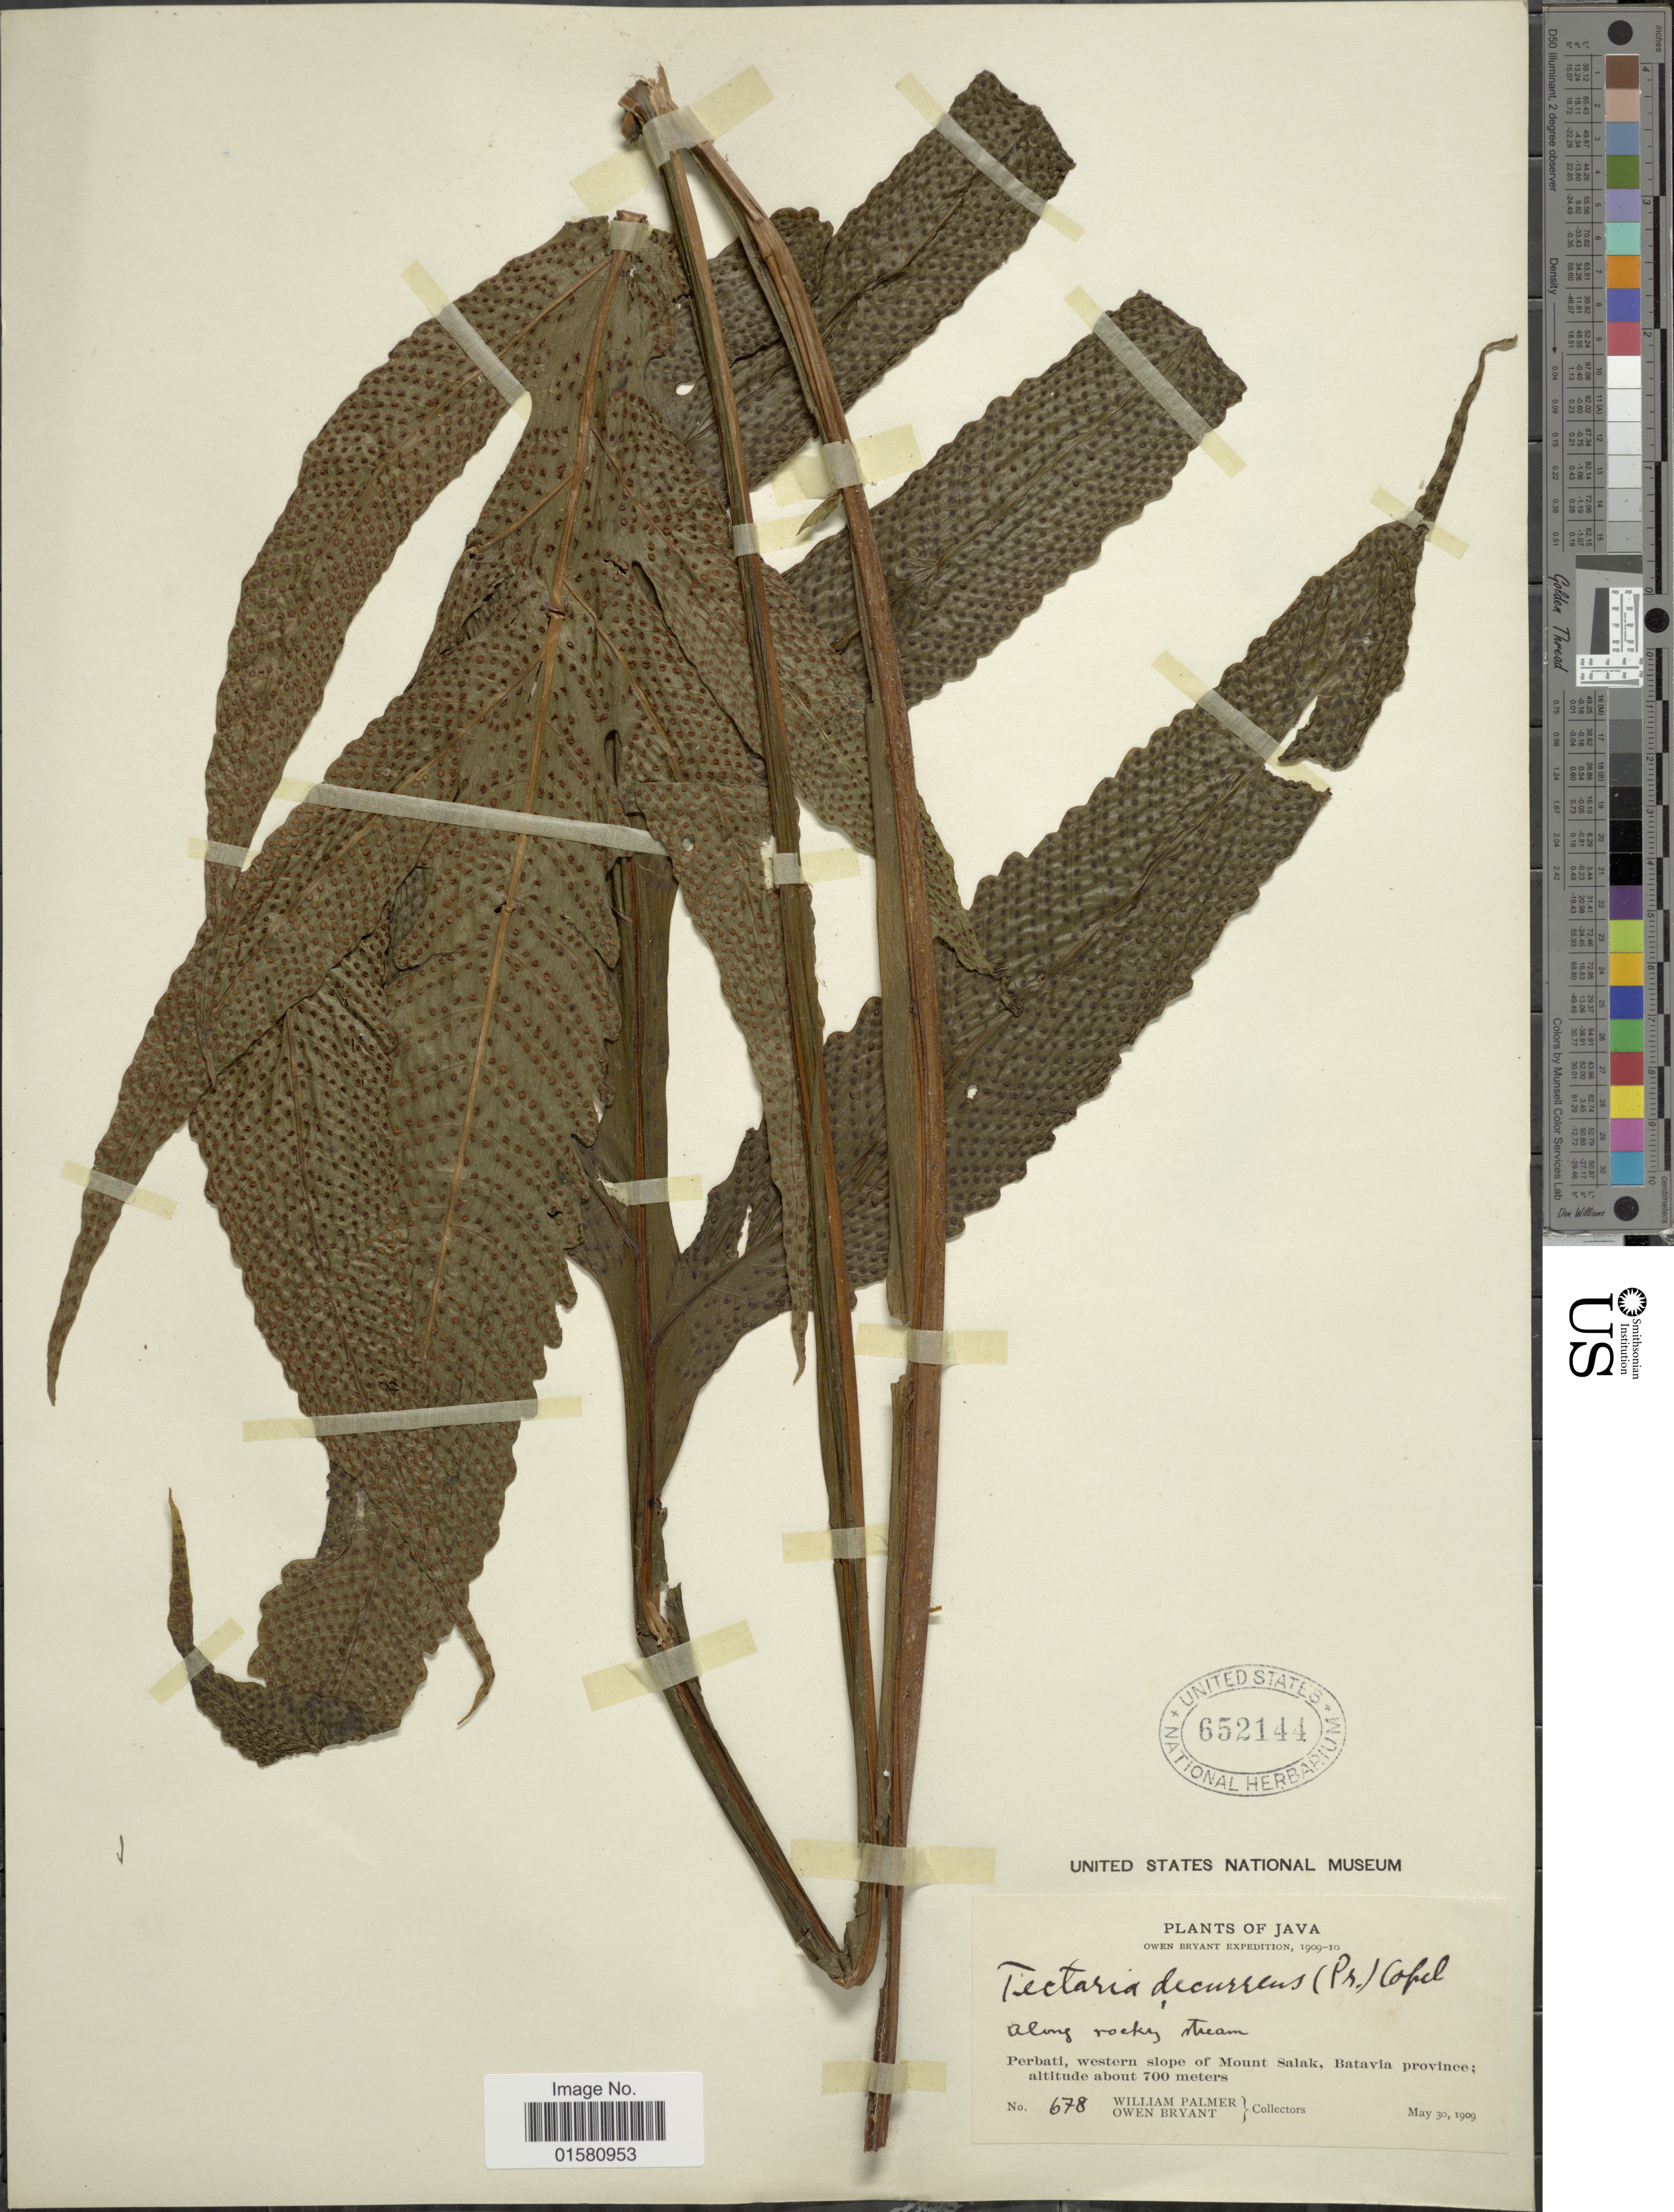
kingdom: Plantae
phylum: Tracheophyta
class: Polypodiopsida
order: Polypodiales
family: Tectariaceae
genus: Tectaria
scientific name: Tectaria decurrens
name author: (Presel.) Copel. in Elmer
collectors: W. Palmer & O. Bryant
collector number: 678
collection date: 1909-05-30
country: Indonesia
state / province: Java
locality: Perbati, western slope of Mount salak, Batavia province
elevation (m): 700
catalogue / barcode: US 652144